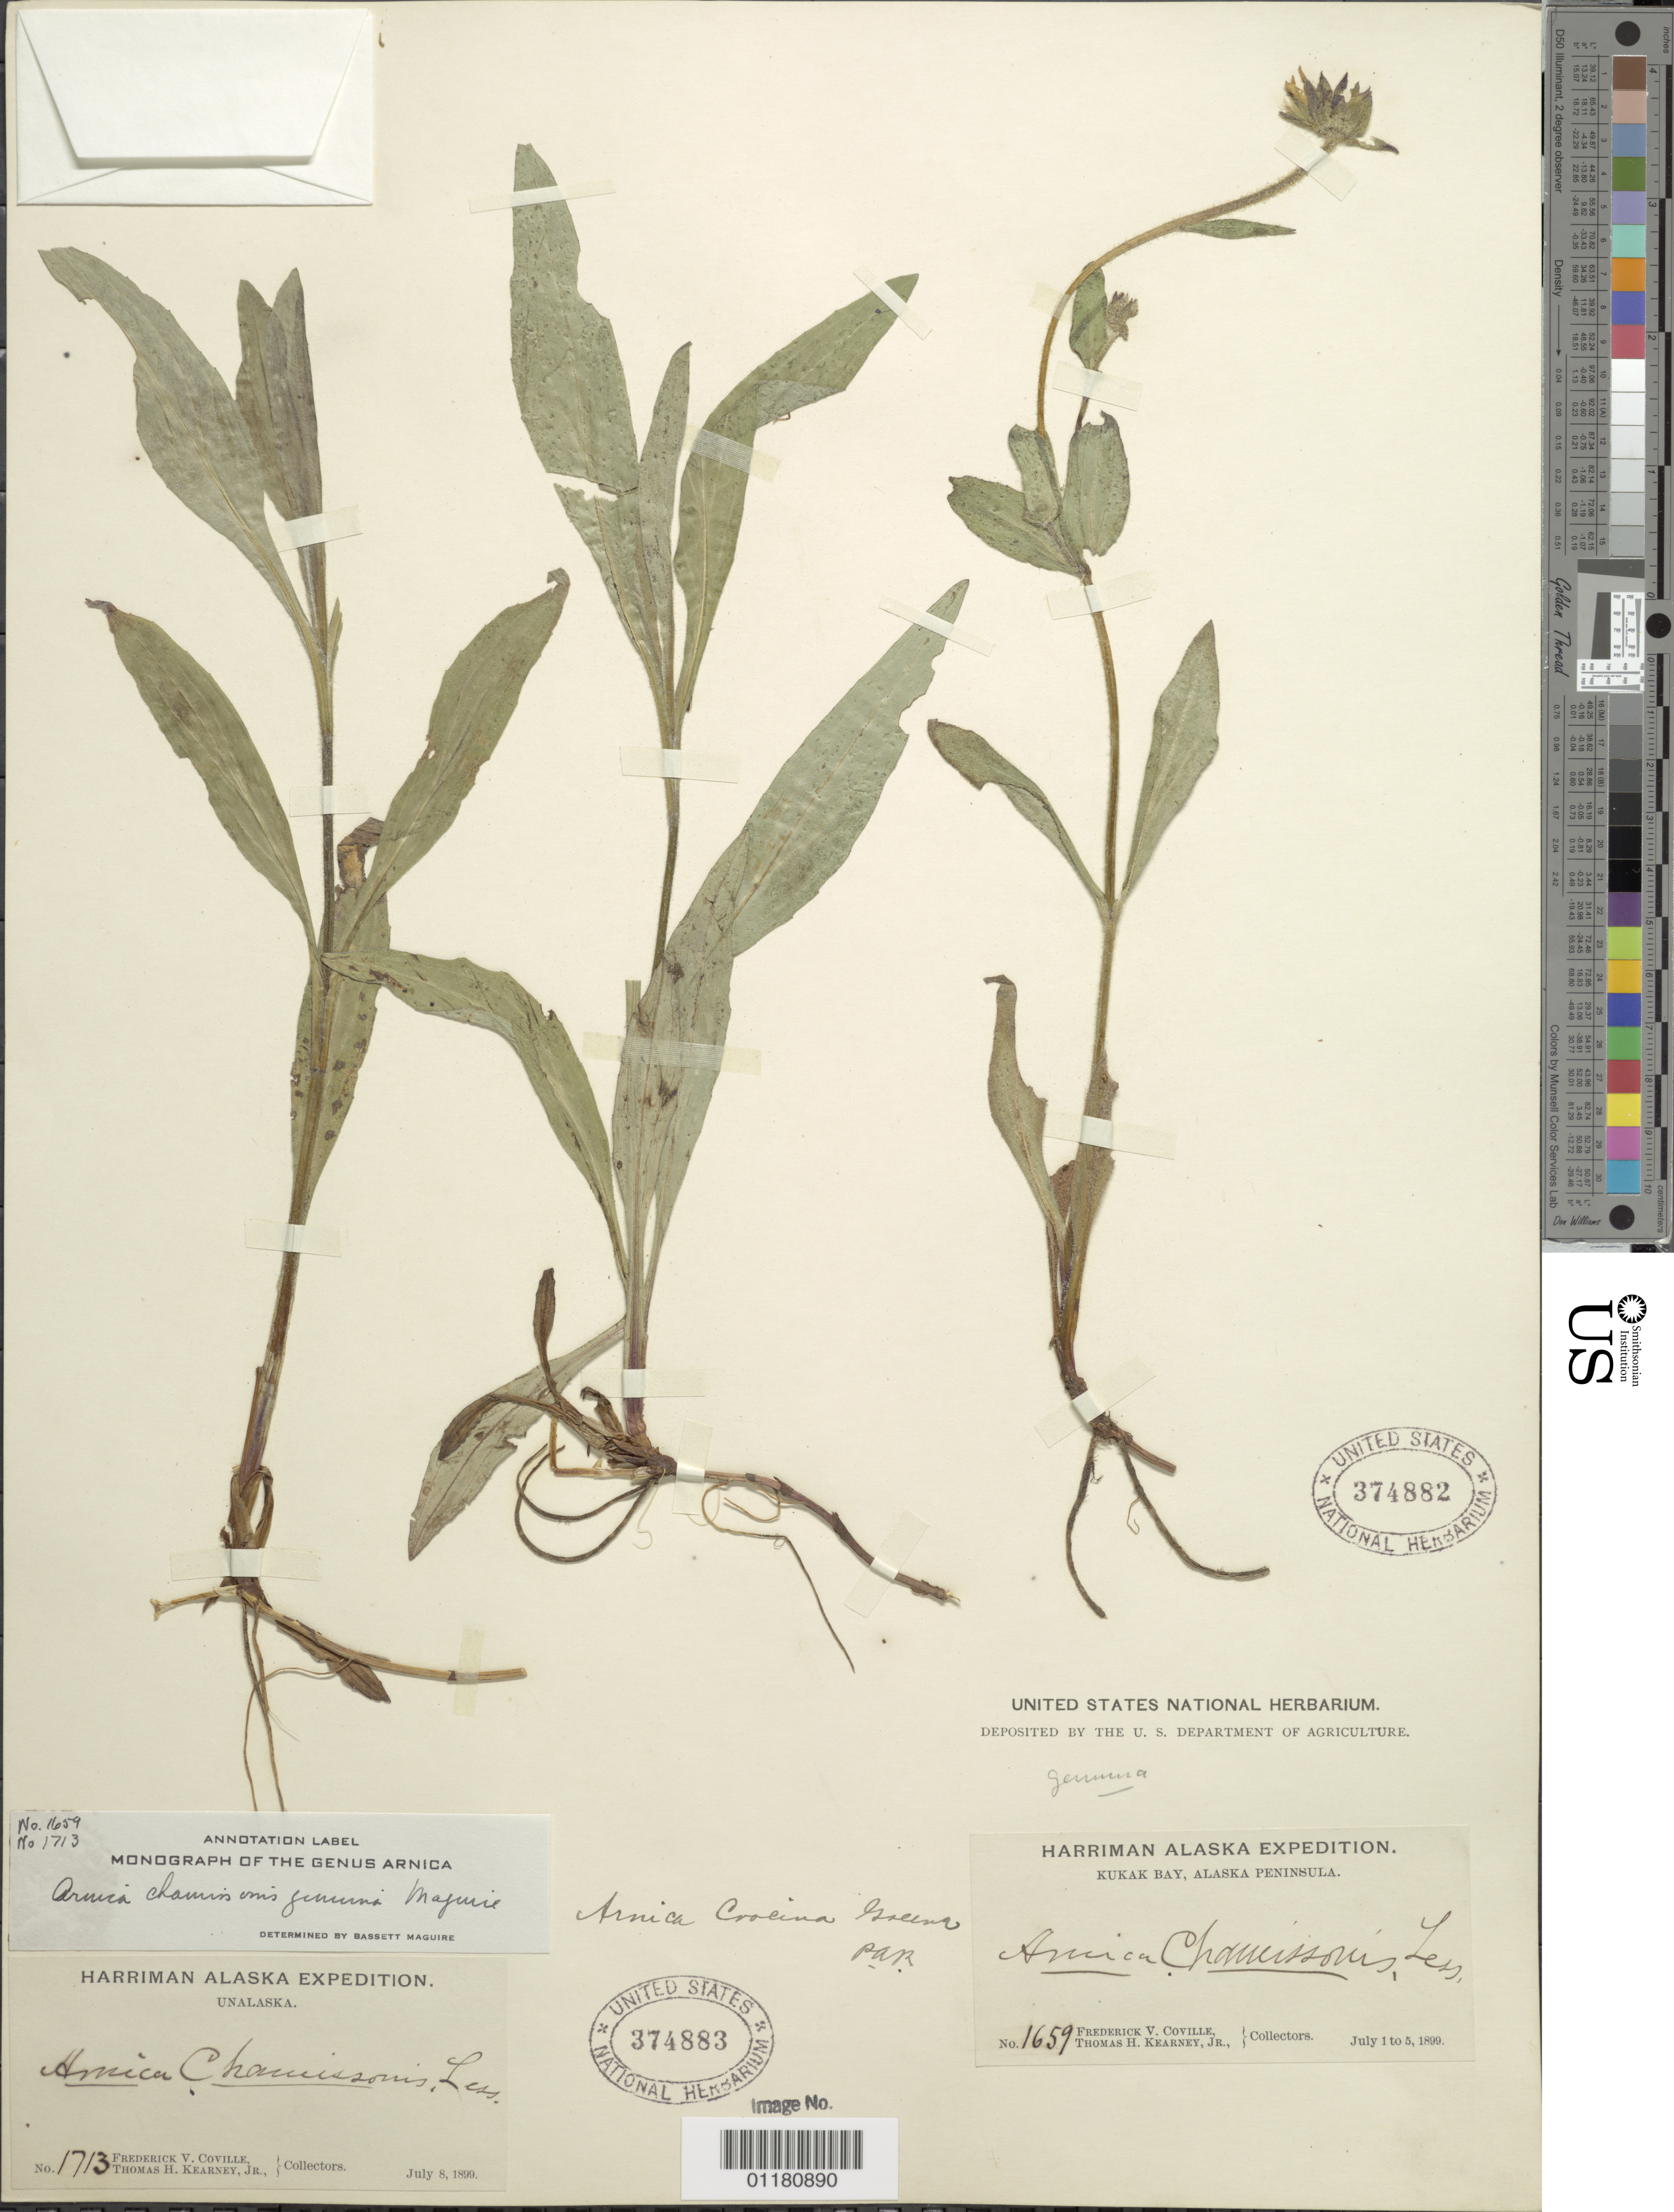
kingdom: Plantae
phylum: Tracheophyta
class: Magnoliopsida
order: Asterales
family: Asteraceae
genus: Arnica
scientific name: Arnica chamissonis subsp. genuina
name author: Maguire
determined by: Maguire, Bassett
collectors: F. V. Coville & T. H. Kearney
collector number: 1659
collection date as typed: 01 Jul 1899 to 05 Jul 1899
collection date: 1899-07-01/1899-07-05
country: United States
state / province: Alaska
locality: Kukak Bay, Alaska Peninsula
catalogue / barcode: US 374882